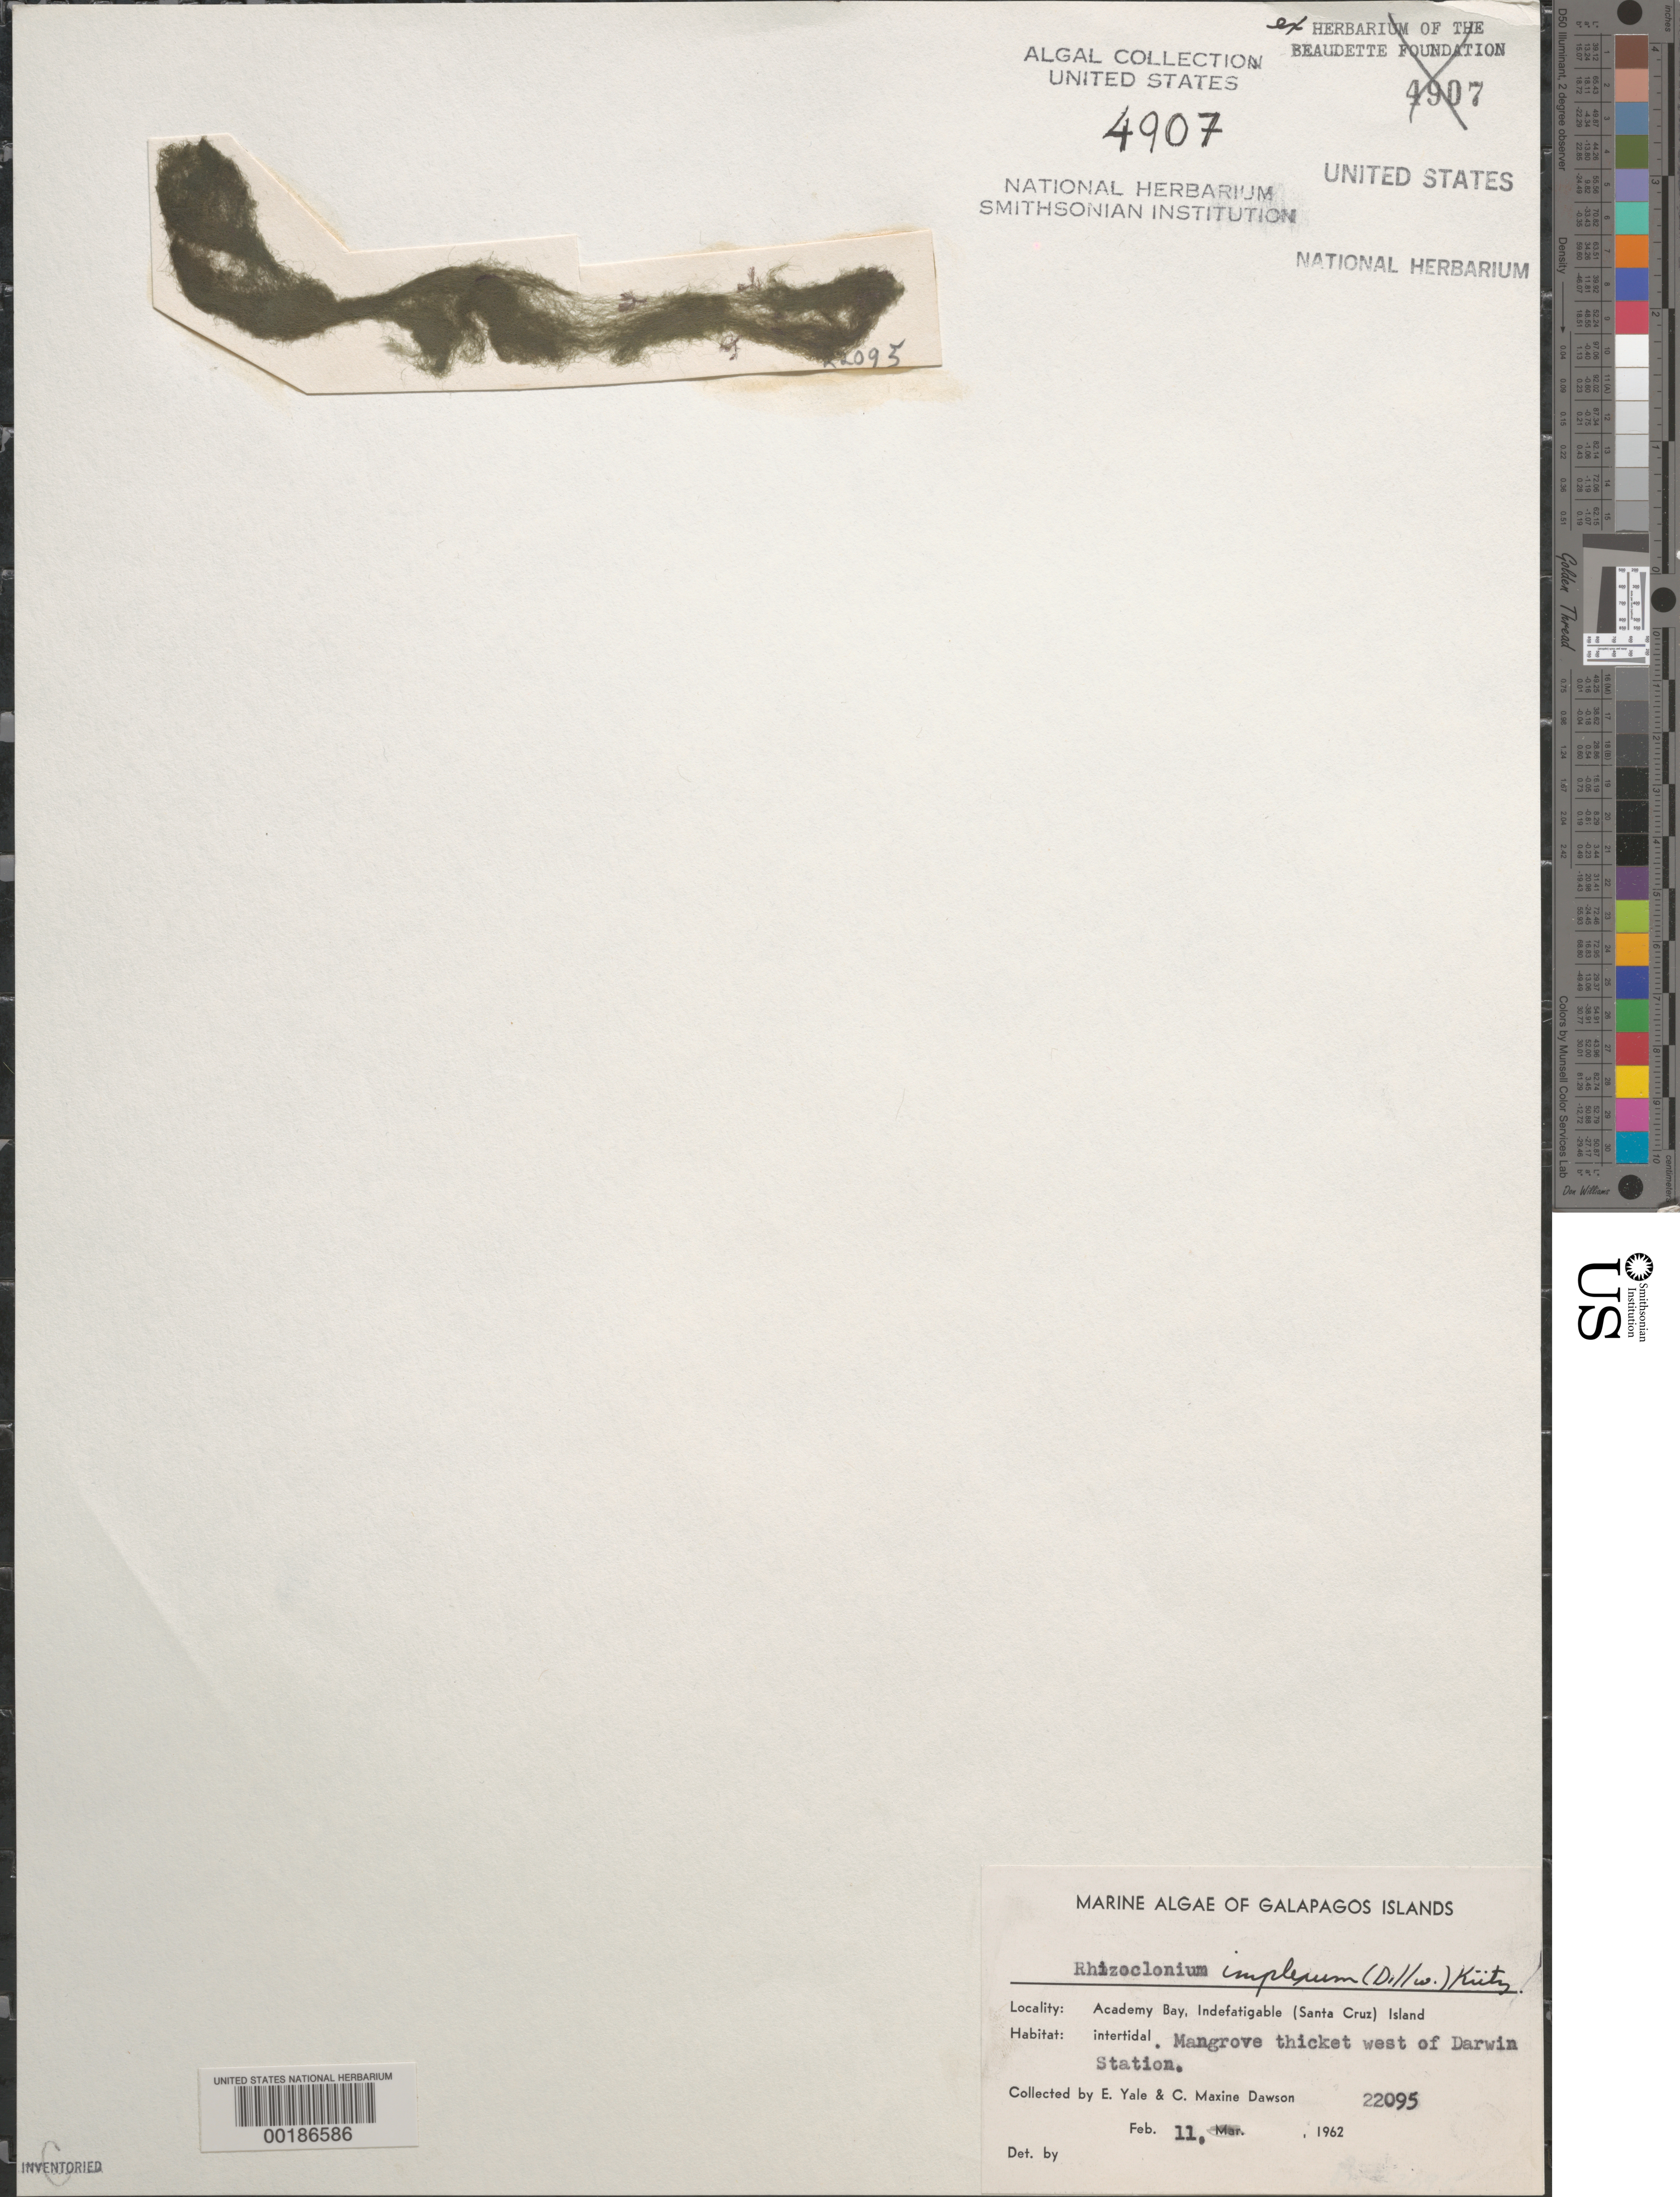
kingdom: Plantae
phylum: Chlorophyta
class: Ulvophyceae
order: Cladophorales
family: Cladophoraceae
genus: Rhizoclonium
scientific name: Rhizoclonium riparium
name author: (Roth) Harv.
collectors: E. Y. Dawson & C. M. Dawson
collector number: EYD 22095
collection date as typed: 11 Feb 1962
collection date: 1962-02-11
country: Ecuador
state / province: Colón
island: Santa Cruz [Indefatigable, Chaves]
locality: Academy Bay west of Darwin Station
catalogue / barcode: US 4907